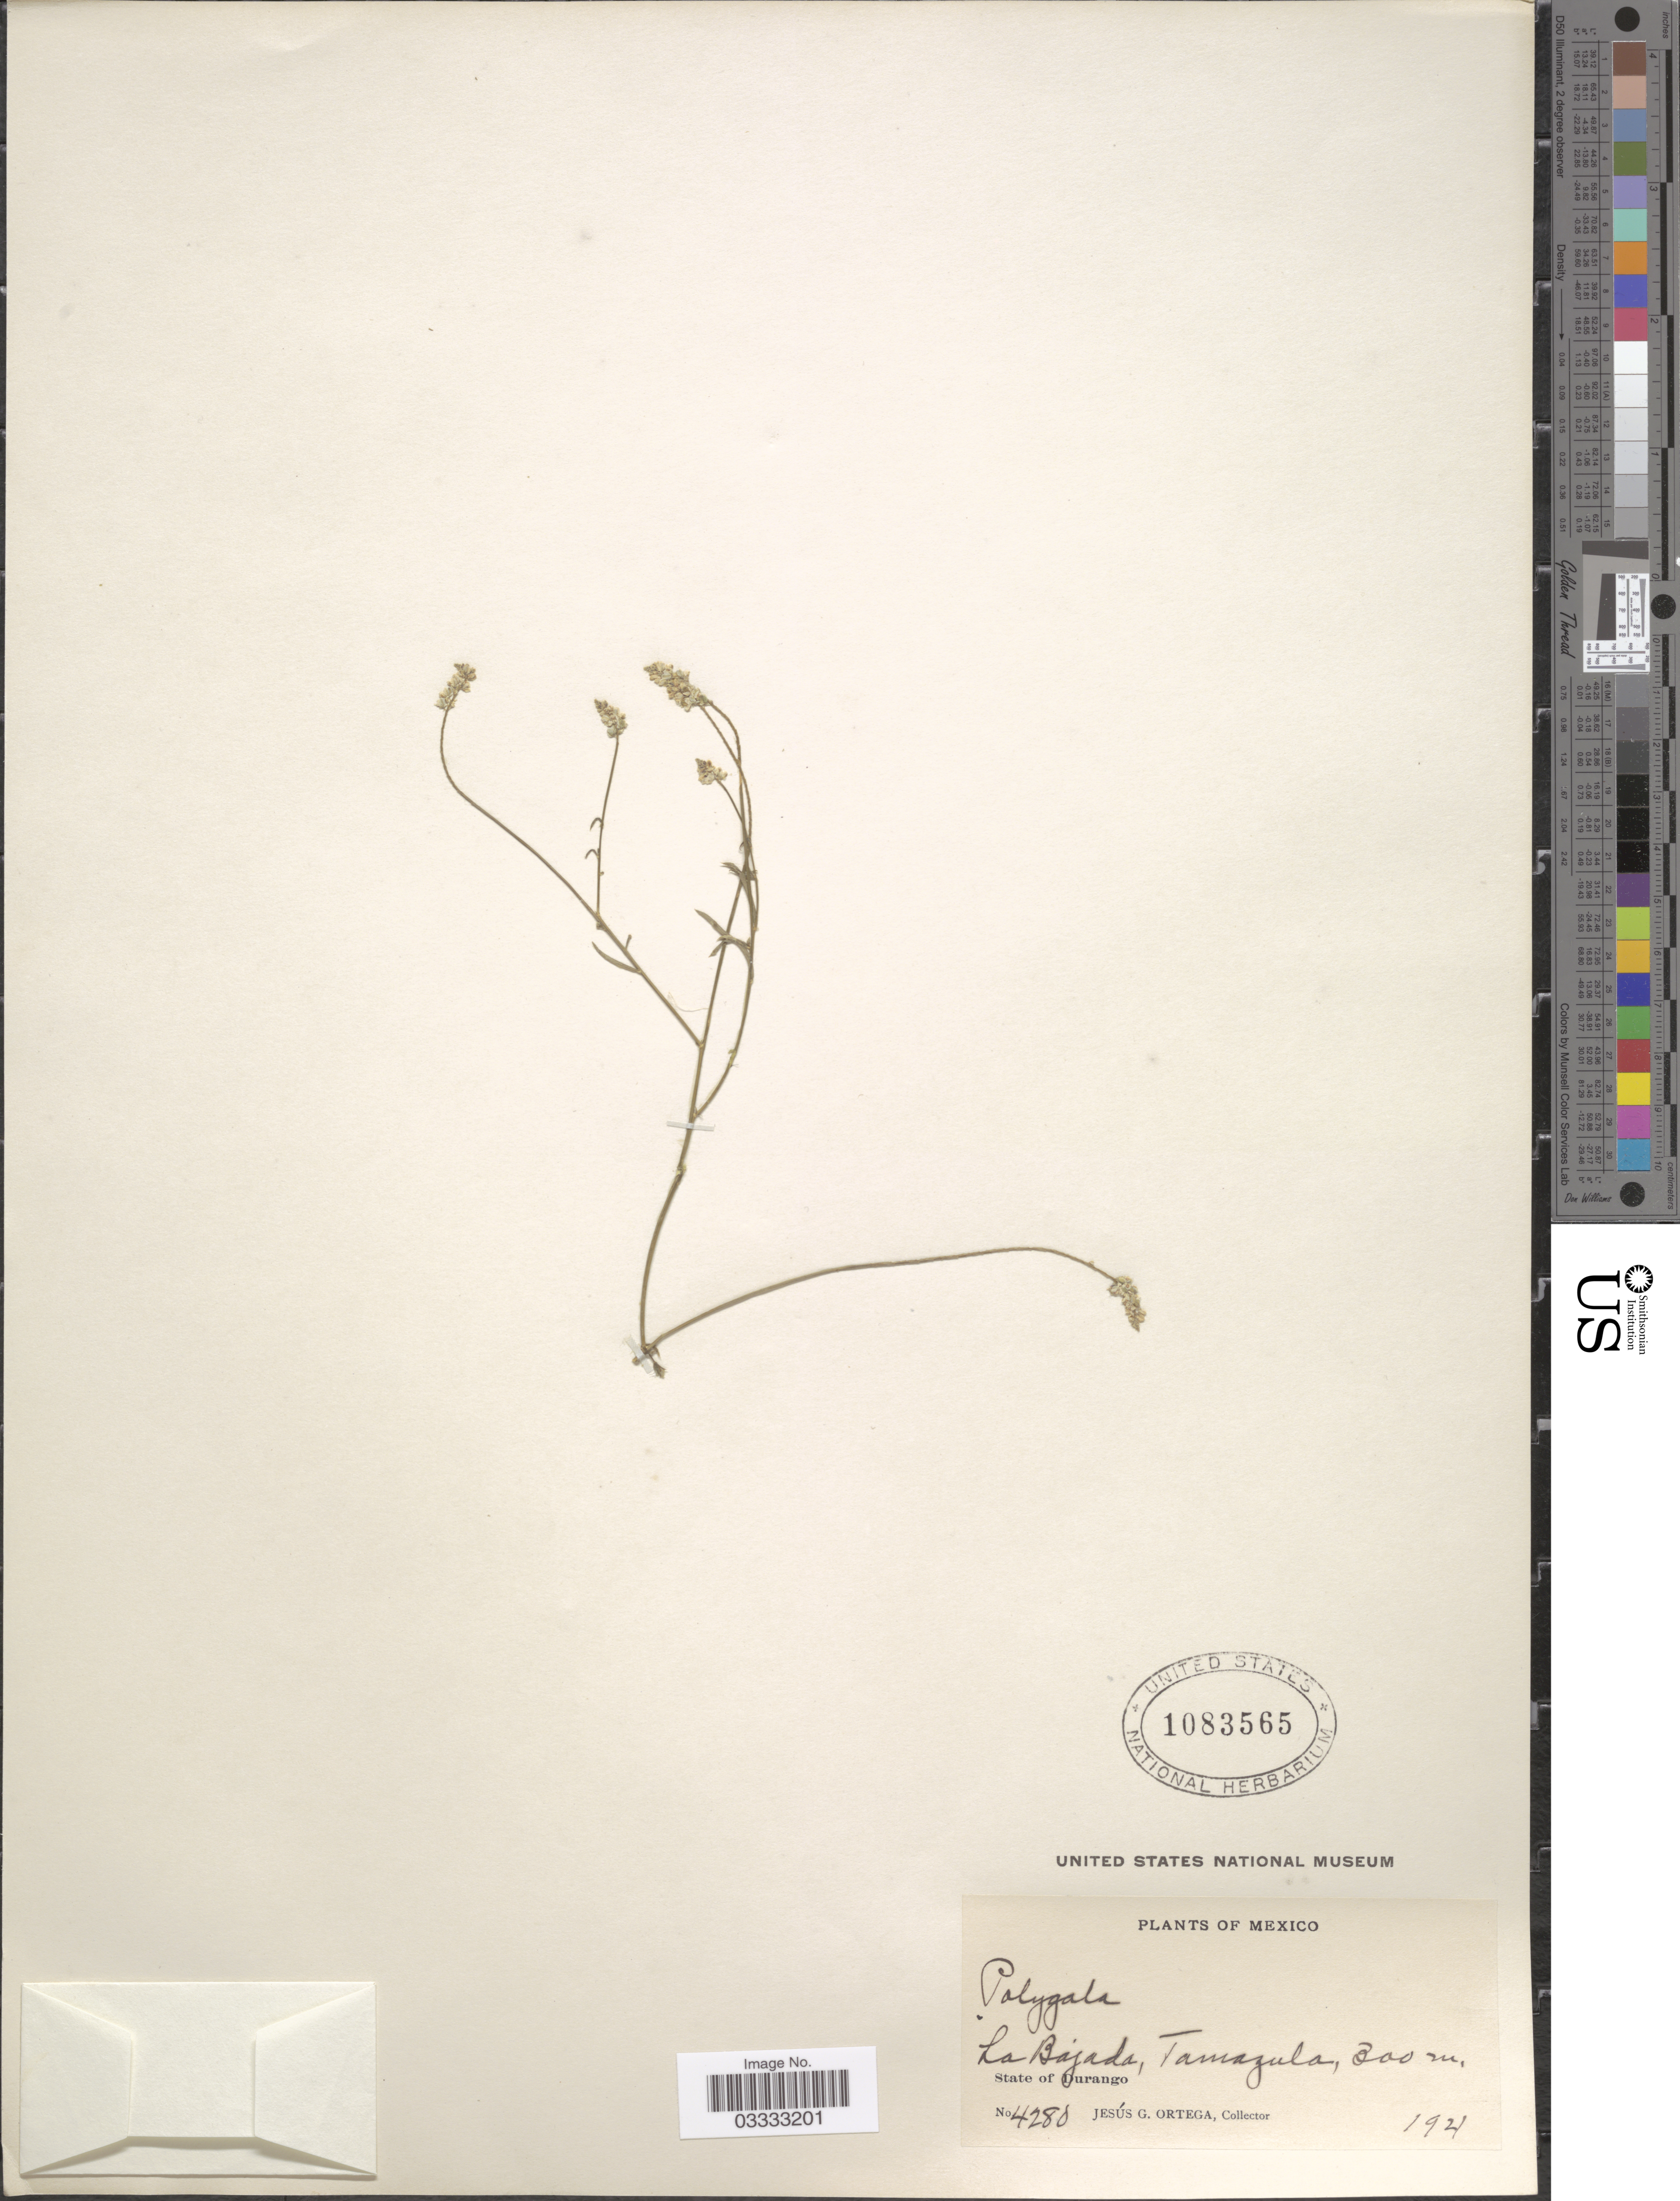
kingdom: Plantae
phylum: Tracheophyta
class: Magnoliopsida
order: Fabales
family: Polygalaceae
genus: Polygala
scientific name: Polygala sp.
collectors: J. Ortega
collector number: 4280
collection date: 1921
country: Mexico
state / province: Durango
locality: La Bajada, Tamazula.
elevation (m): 300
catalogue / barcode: US 1083565